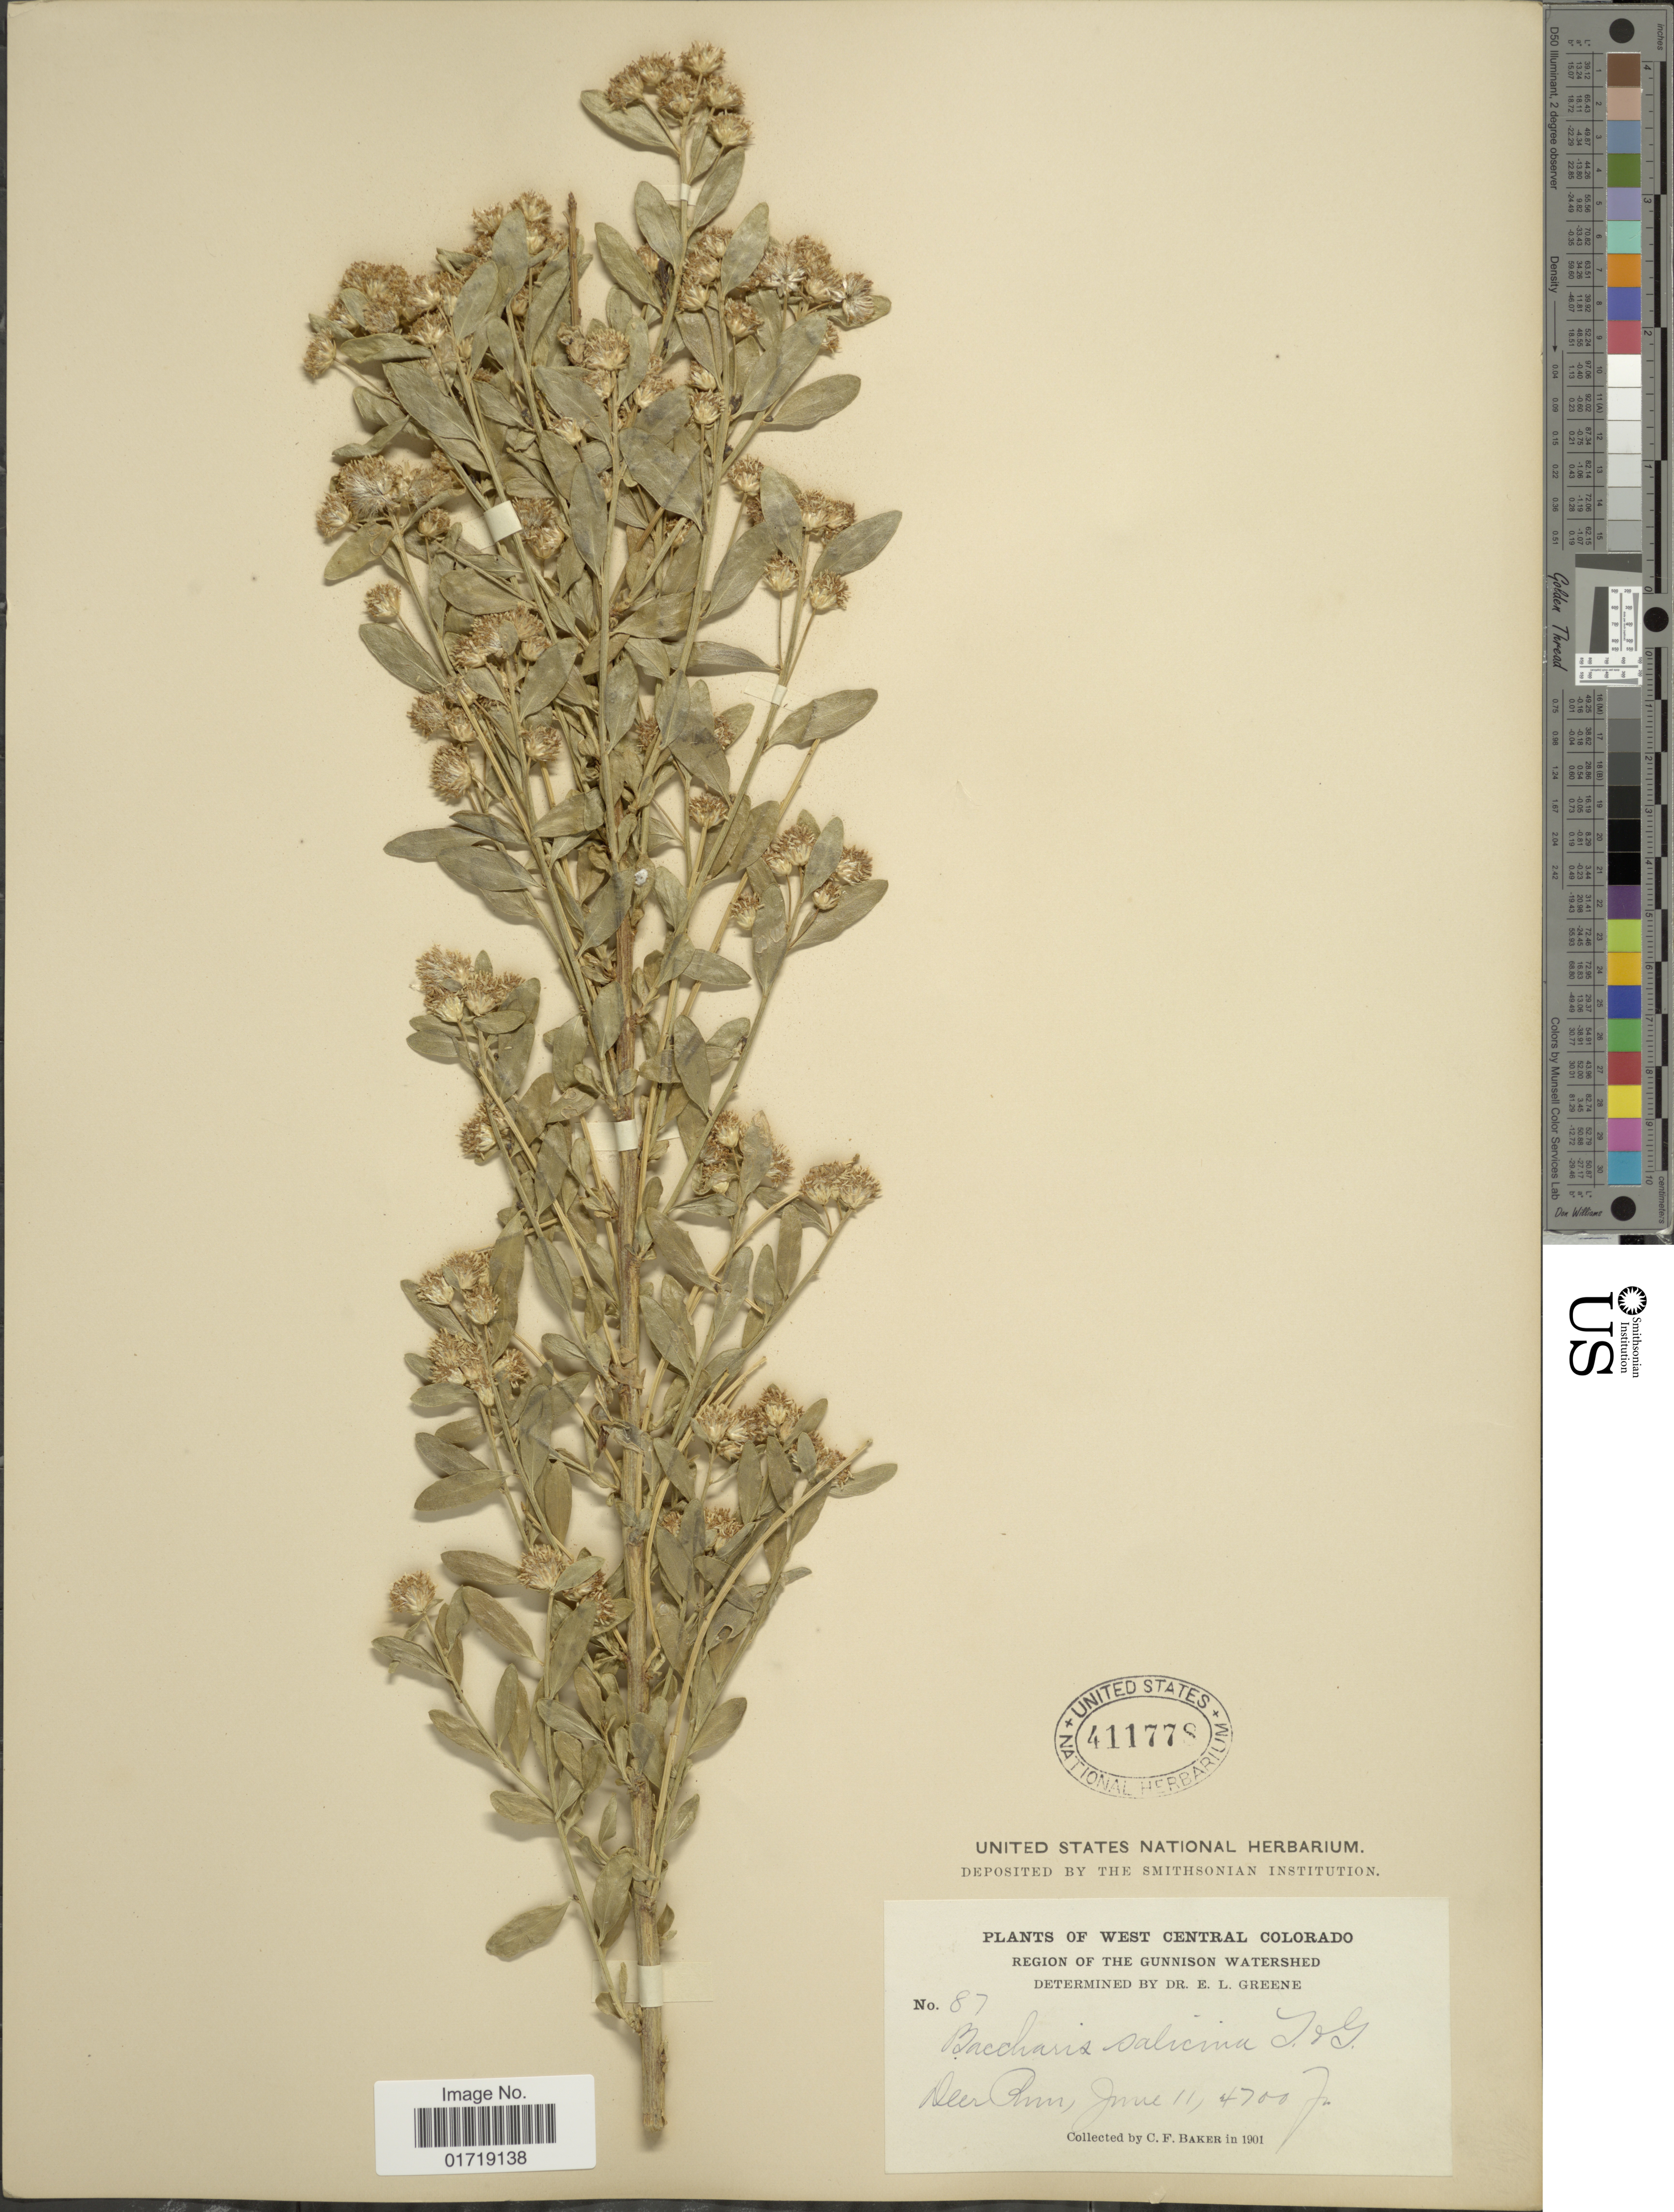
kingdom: Plantae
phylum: Tracheophyta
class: Magnoliopsida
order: Asterales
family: Asteraceae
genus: Baccharis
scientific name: Baccharis salicina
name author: Torr. & A. Gray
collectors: C. F. Baker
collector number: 87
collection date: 1901-06-11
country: United States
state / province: Colorado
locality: West Central Colorado, Region of The Gunnison Watershed, Deer Run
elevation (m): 1433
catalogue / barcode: US 411778